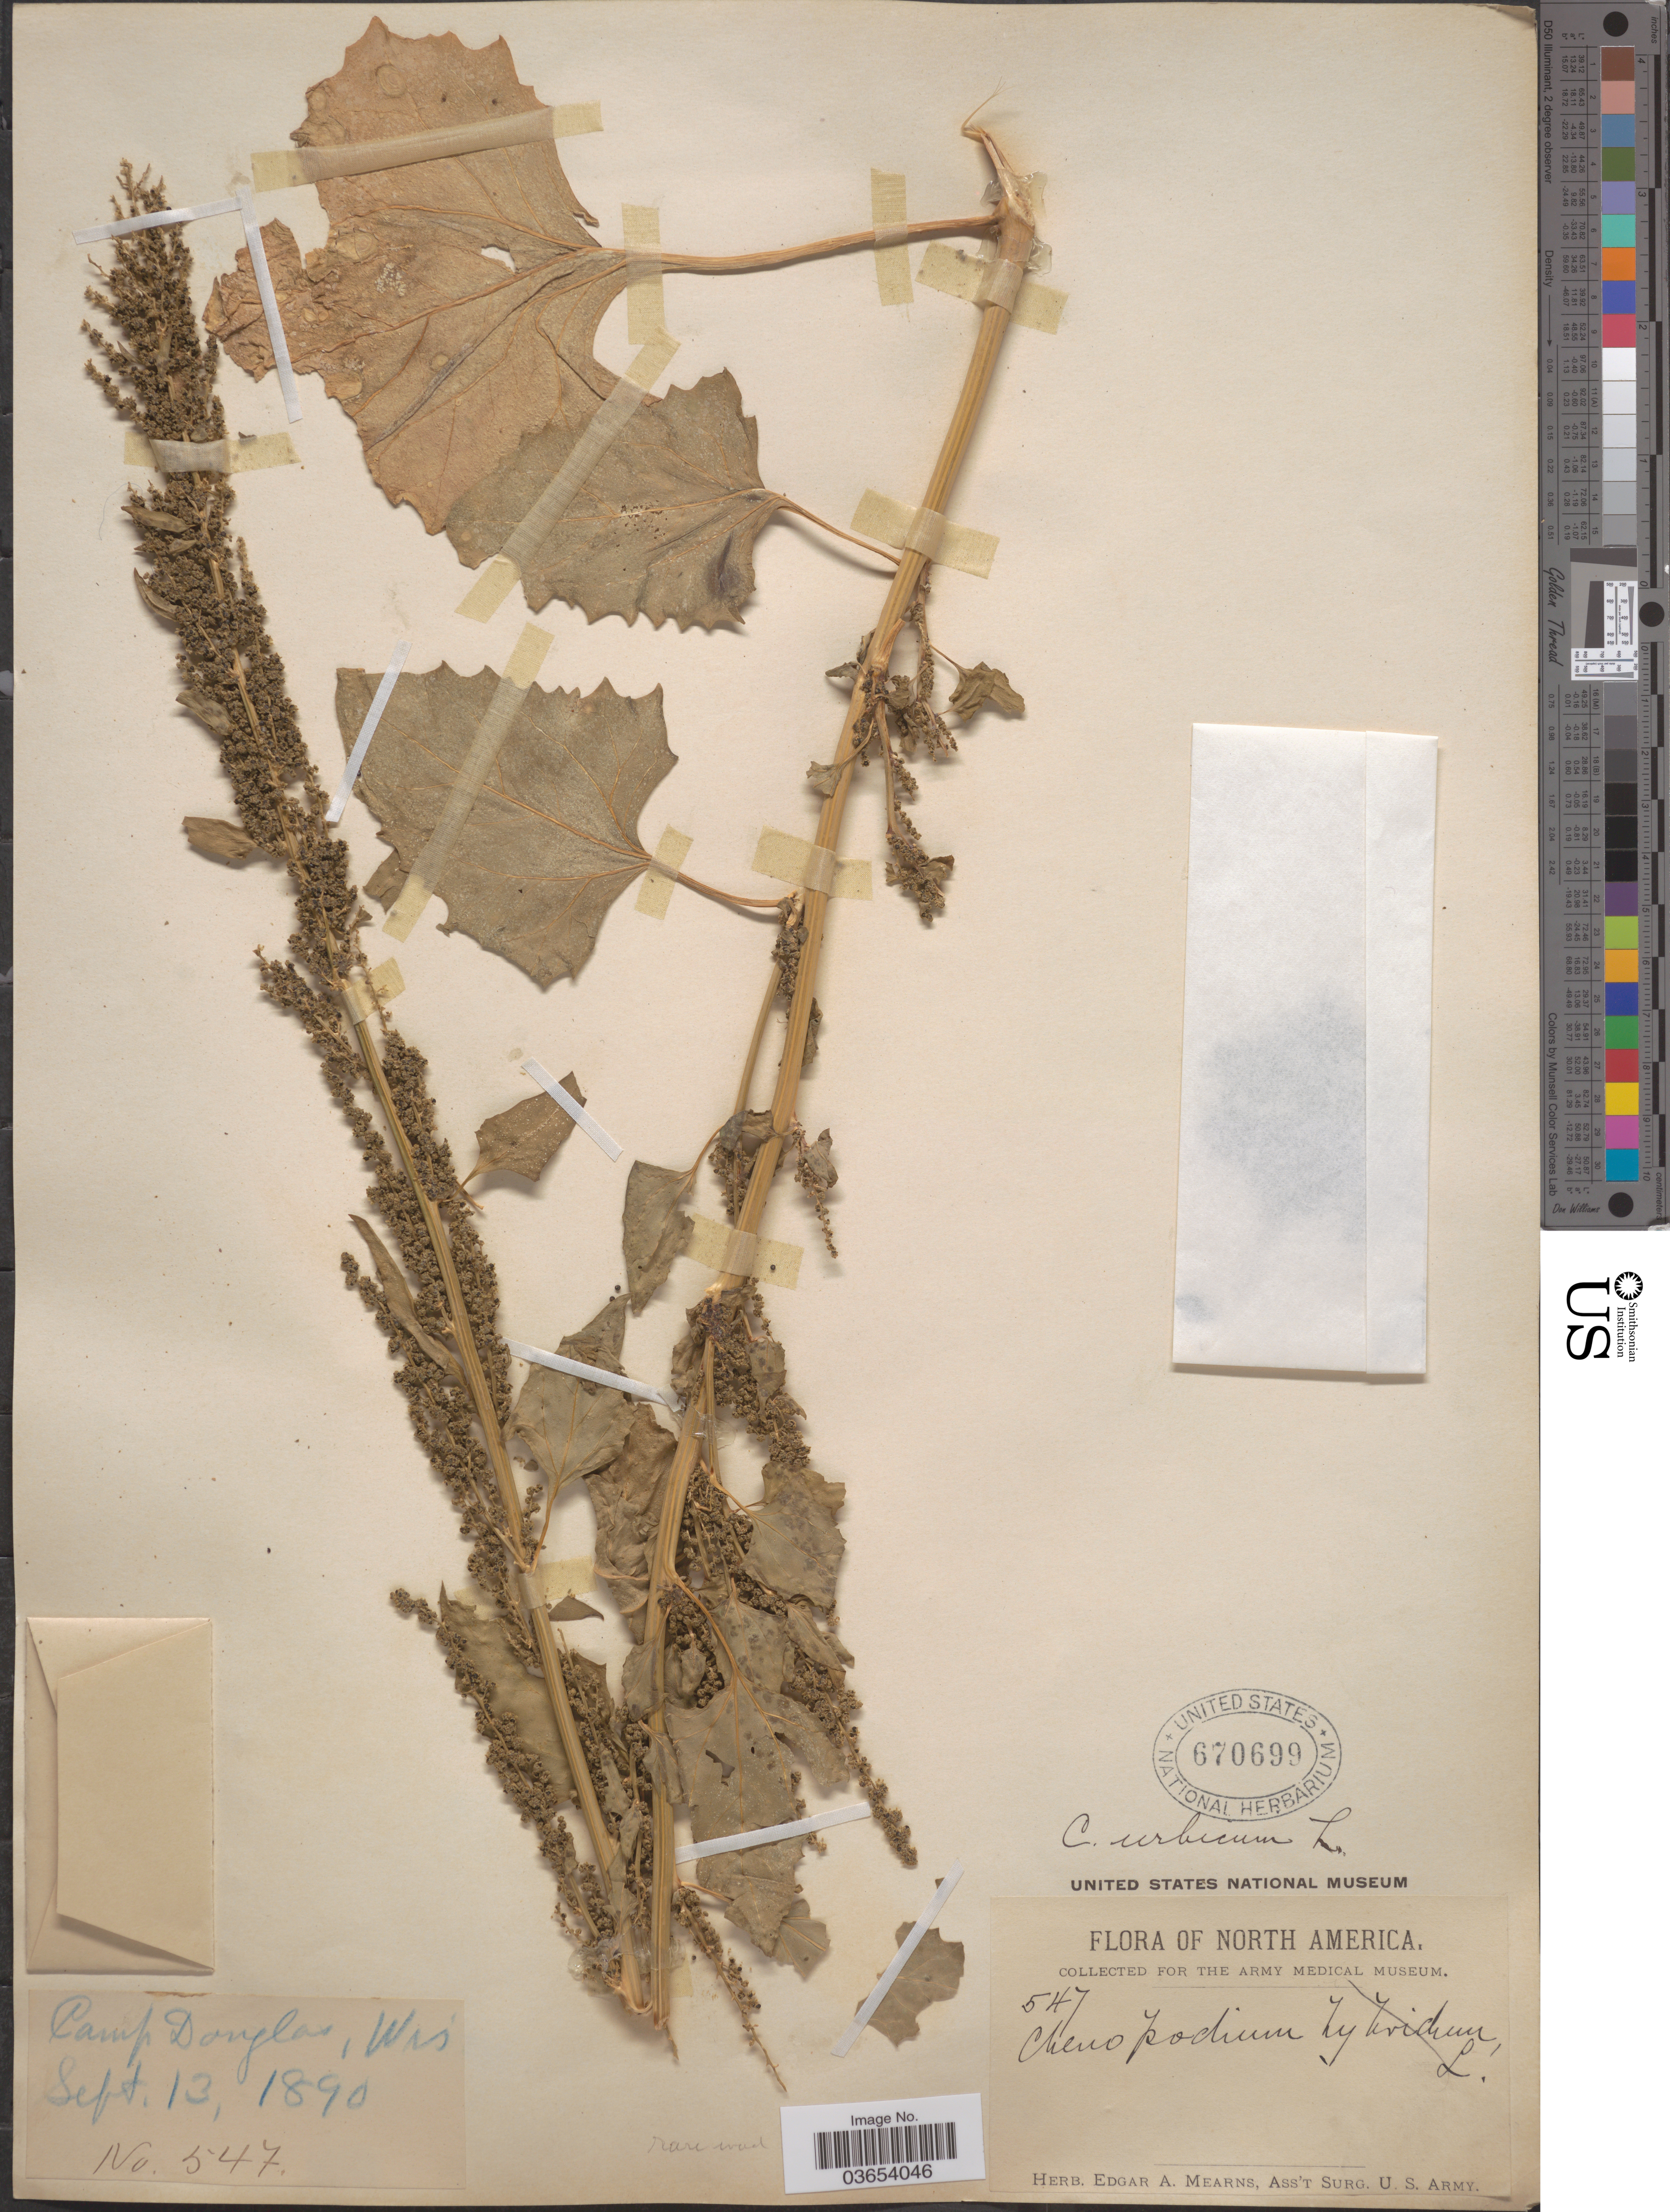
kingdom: Plantae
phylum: Tracheophyta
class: Magnoliopsida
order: Caryophyllales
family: Amaranthaceae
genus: Chenopodium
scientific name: Chenopodium urbicum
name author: L.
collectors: ex herb. Edgar A. Mearns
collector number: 547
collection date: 1890-09-13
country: United States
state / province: Wisconsin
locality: Camp Douglas.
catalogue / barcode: US 670699